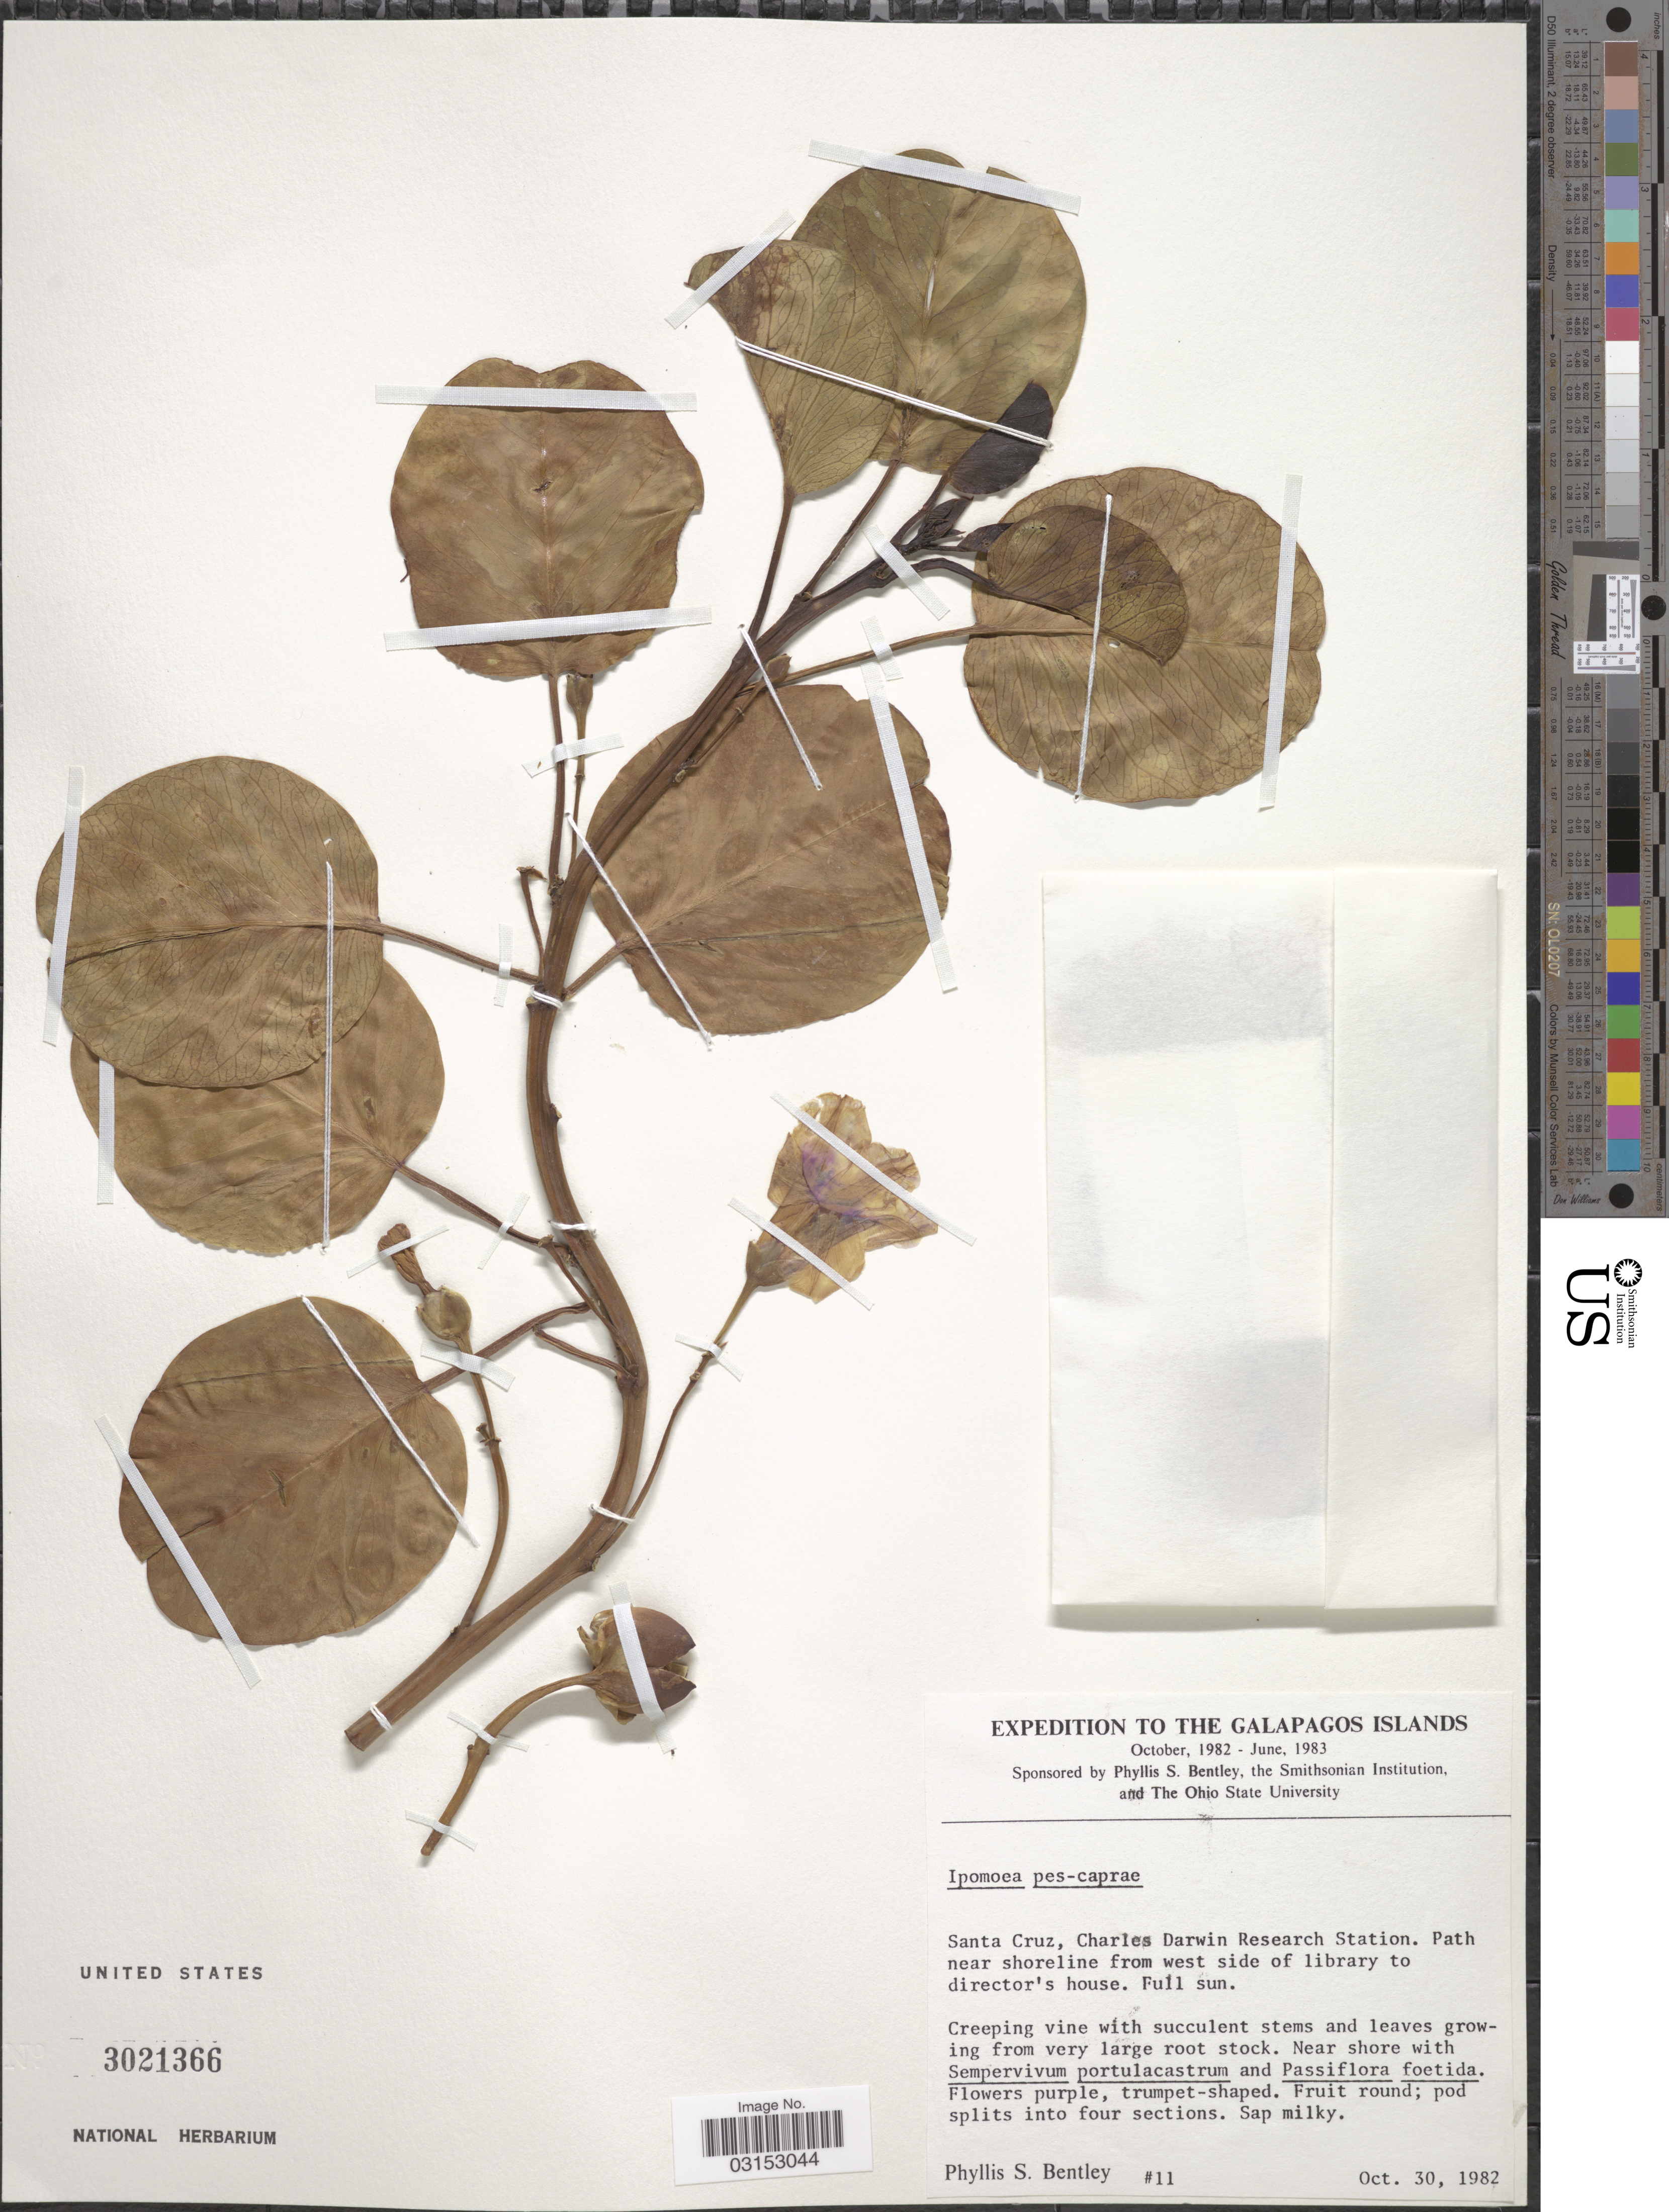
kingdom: Plantae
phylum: Tracheophyta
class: Magnoliopsida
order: Solanales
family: Convolvulaceae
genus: Ipomoea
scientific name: Ipomoea pes-caprae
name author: (L.) R. Br.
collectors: P. S. Bentley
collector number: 11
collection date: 1982-10-30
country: Ecuador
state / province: Colón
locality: Galapagos Islands. Santa Cruz, Charles Darwin Research Station. Path near shoreline from west side of library to director's house.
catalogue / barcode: US 3021366